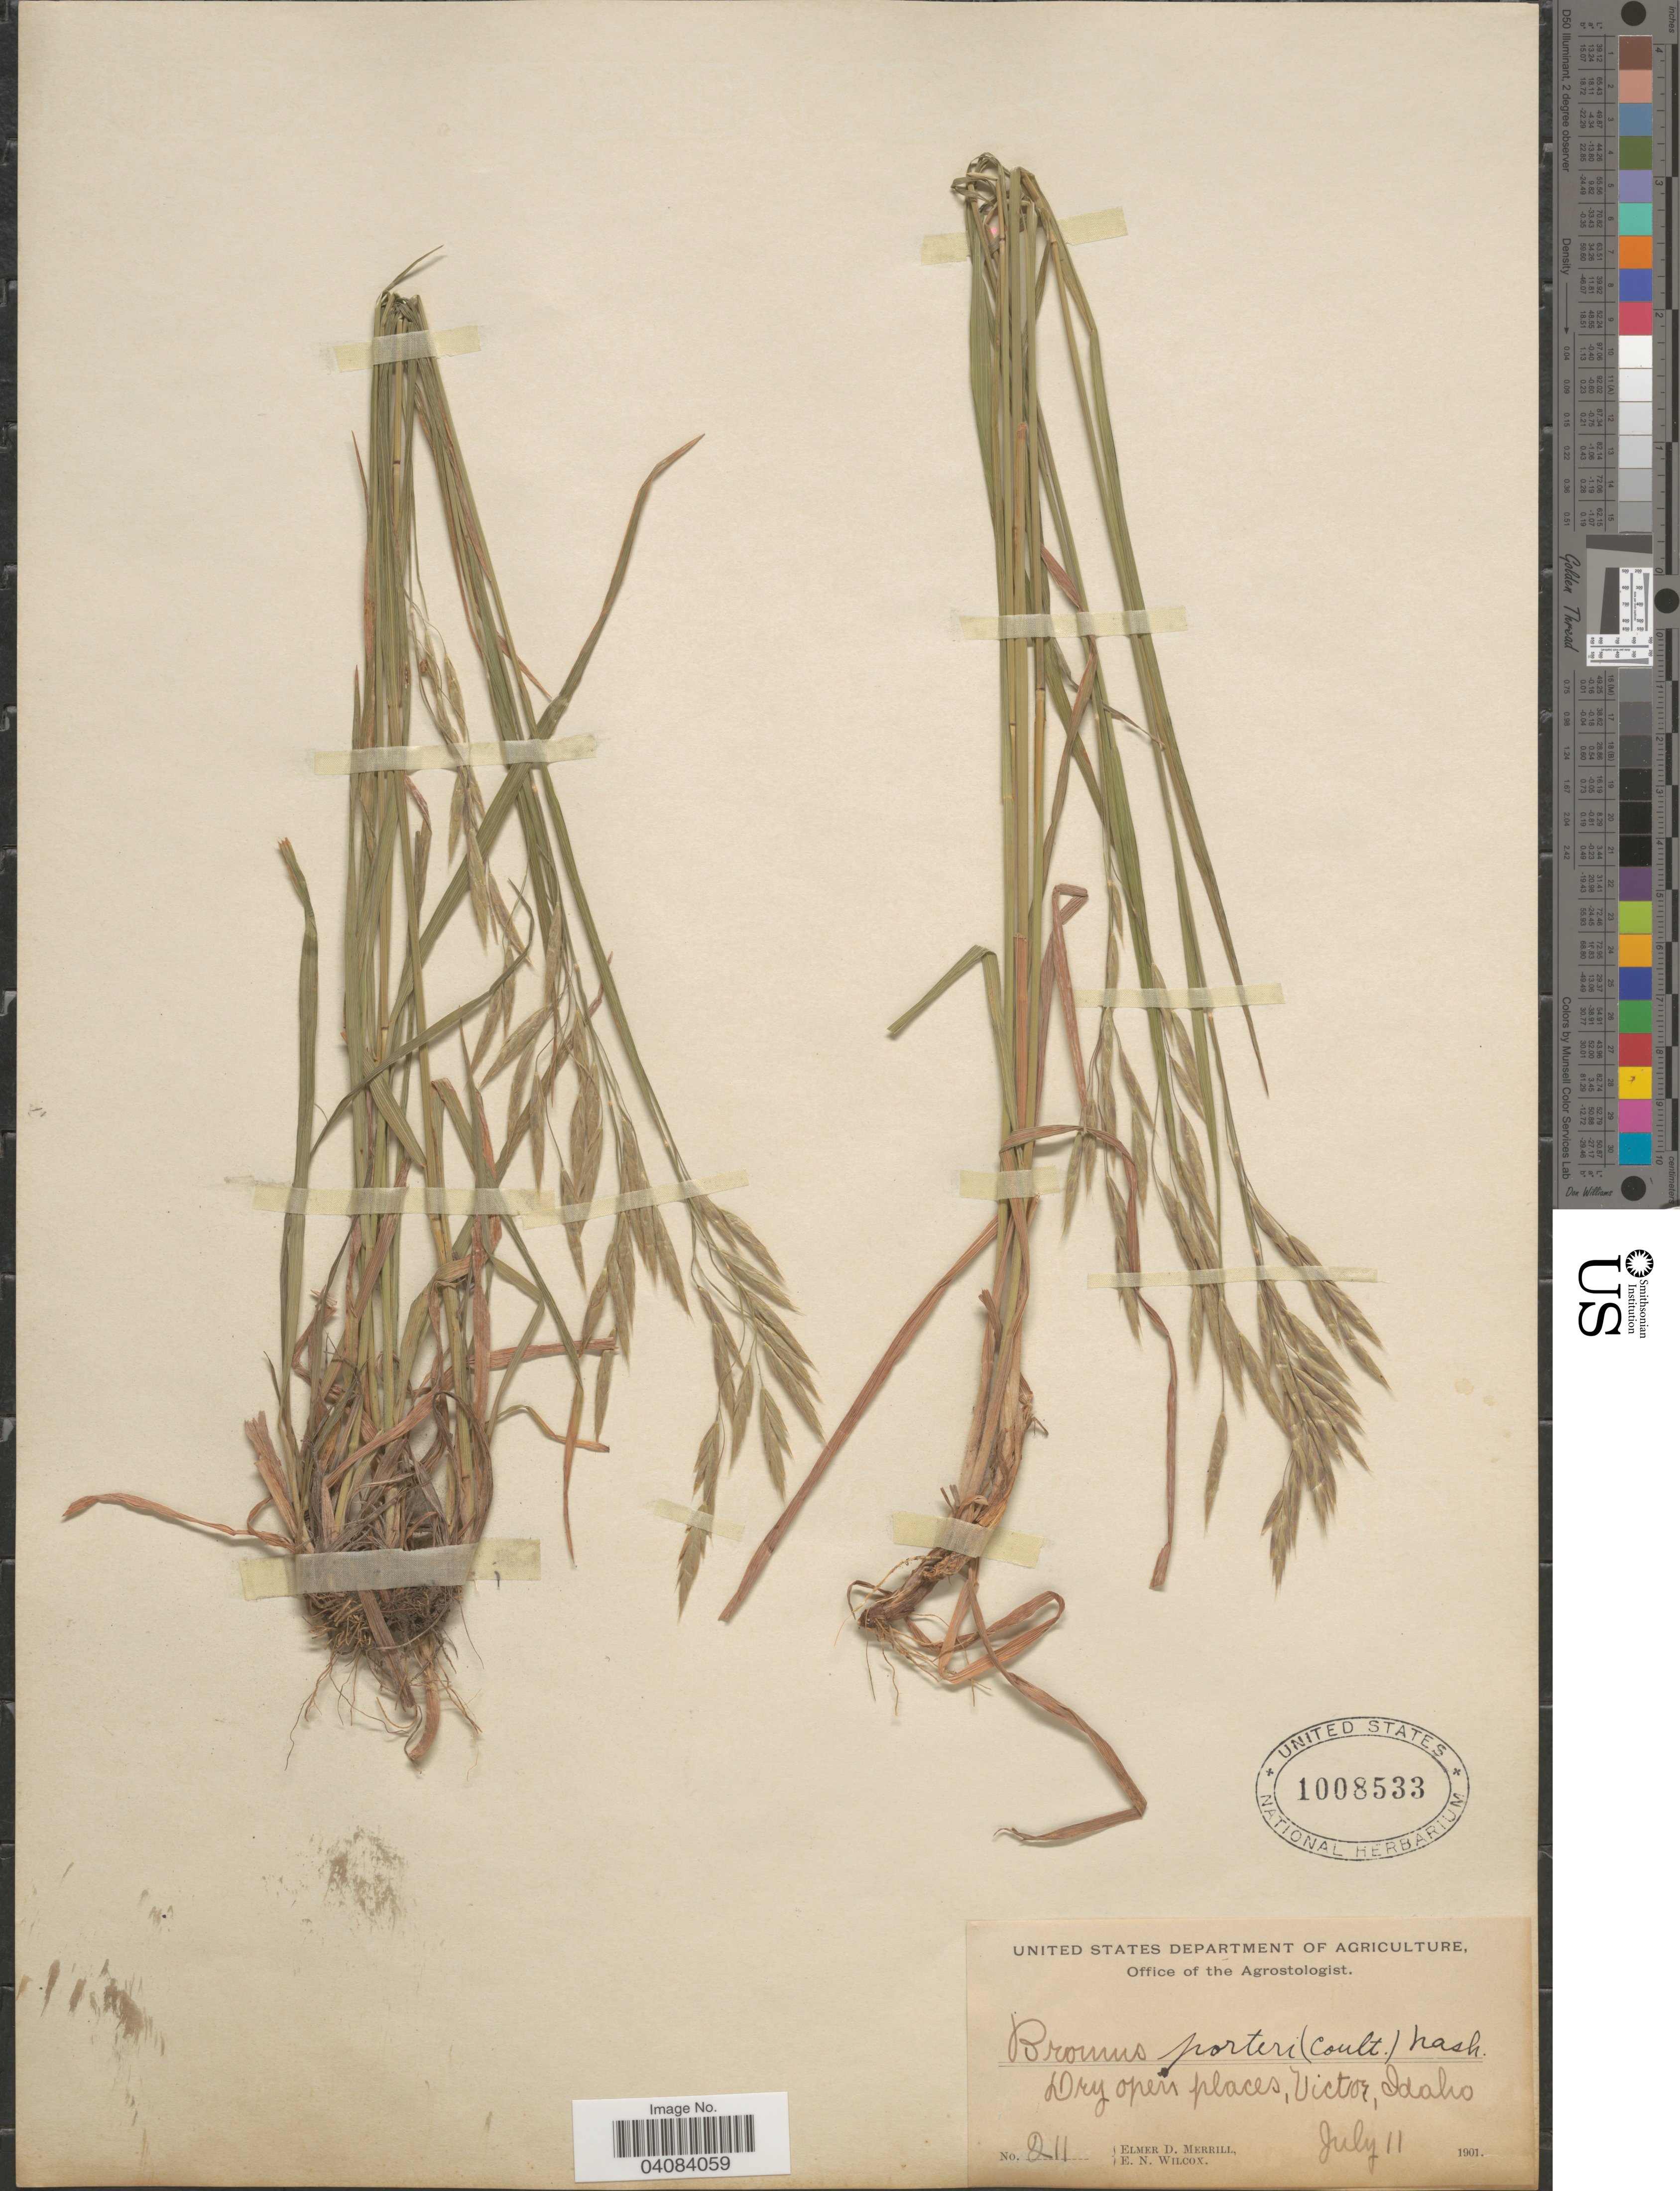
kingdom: Plantae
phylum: Tracheophyta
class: Liliopsida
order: Poales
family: Poaceae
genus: Bromus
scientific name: Bromus porteri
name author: (J.M. Coult.) Nash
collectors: E. D. Merrill & E. Wilcox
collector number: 211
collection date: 1901-07-11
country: United States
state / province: Idaho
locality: Dry open places, Victor.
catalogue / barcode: US 1008533